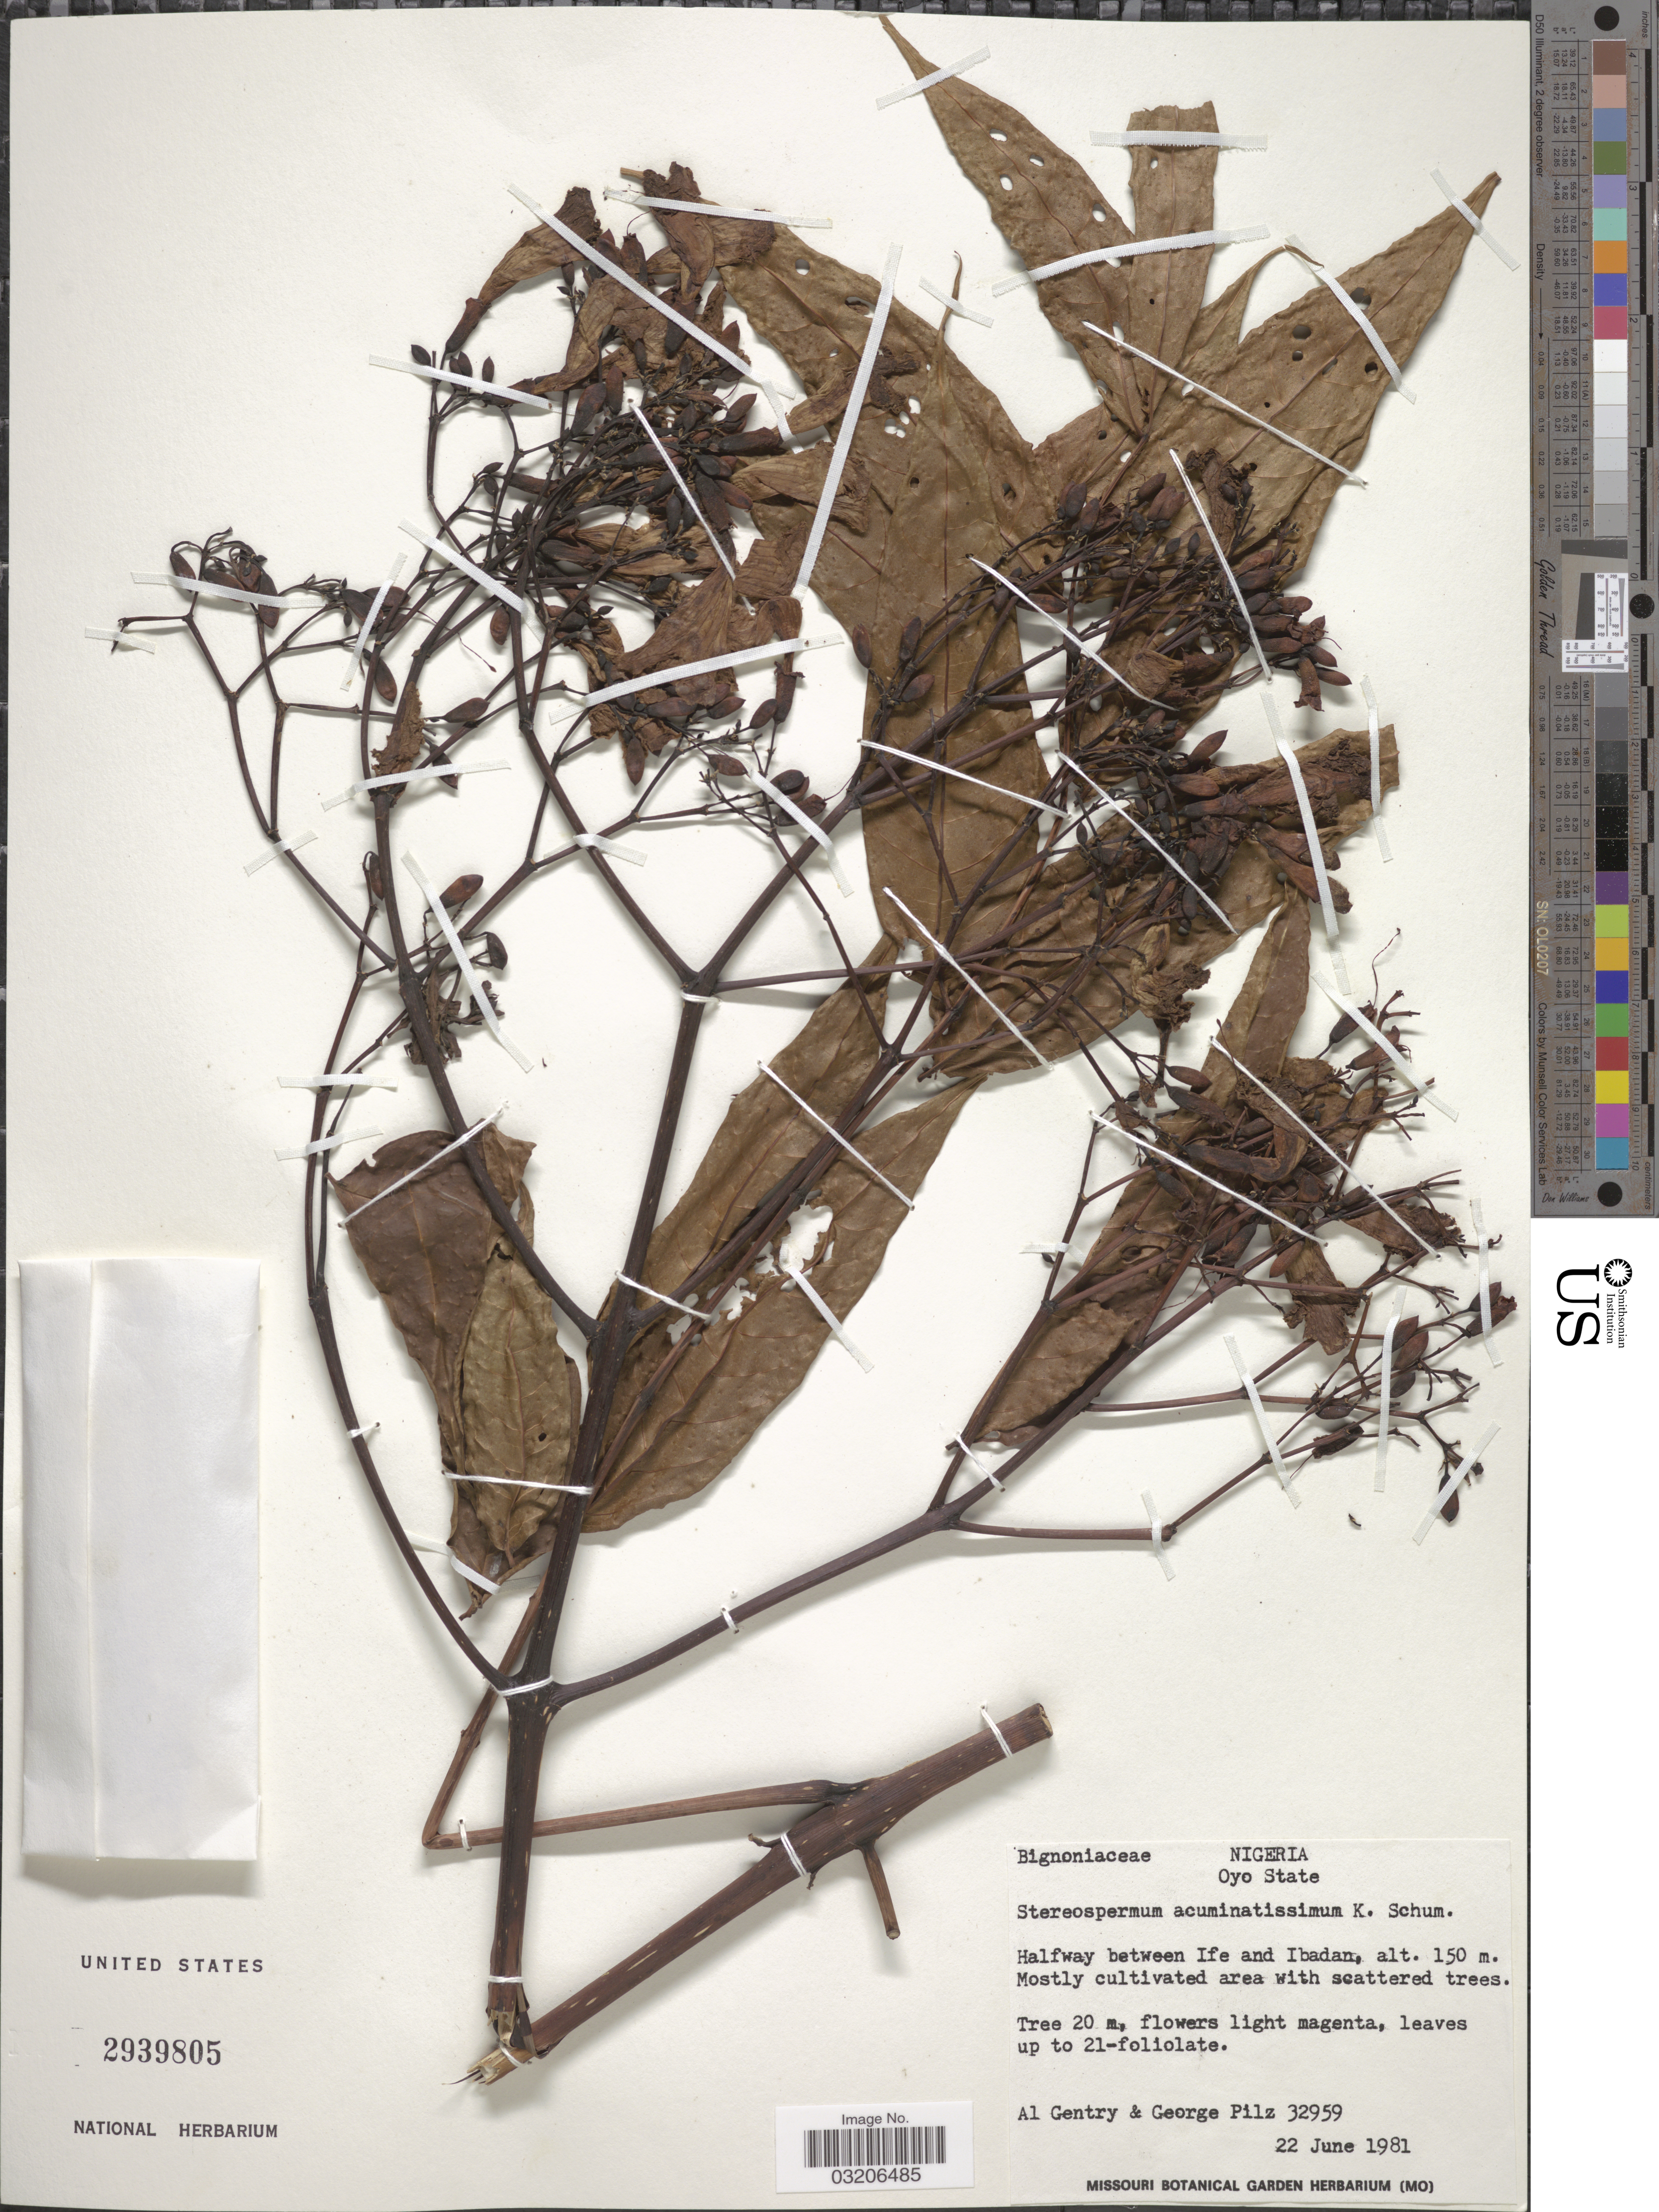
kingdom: Plantae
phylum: Tracheophyta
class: Magnoliopsida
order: Lamiales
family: Bignoniaceae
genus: Stereospermum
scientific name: Stereospermum acuminatissimum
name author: K. Schum.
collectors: A. H. Gentry & G. E. Pilz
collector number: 32959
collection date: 1981-06-22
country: Nigeria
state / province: Oyo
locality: Halfway between Ife and Ibadan.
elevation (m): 150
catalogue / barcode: US 2939805